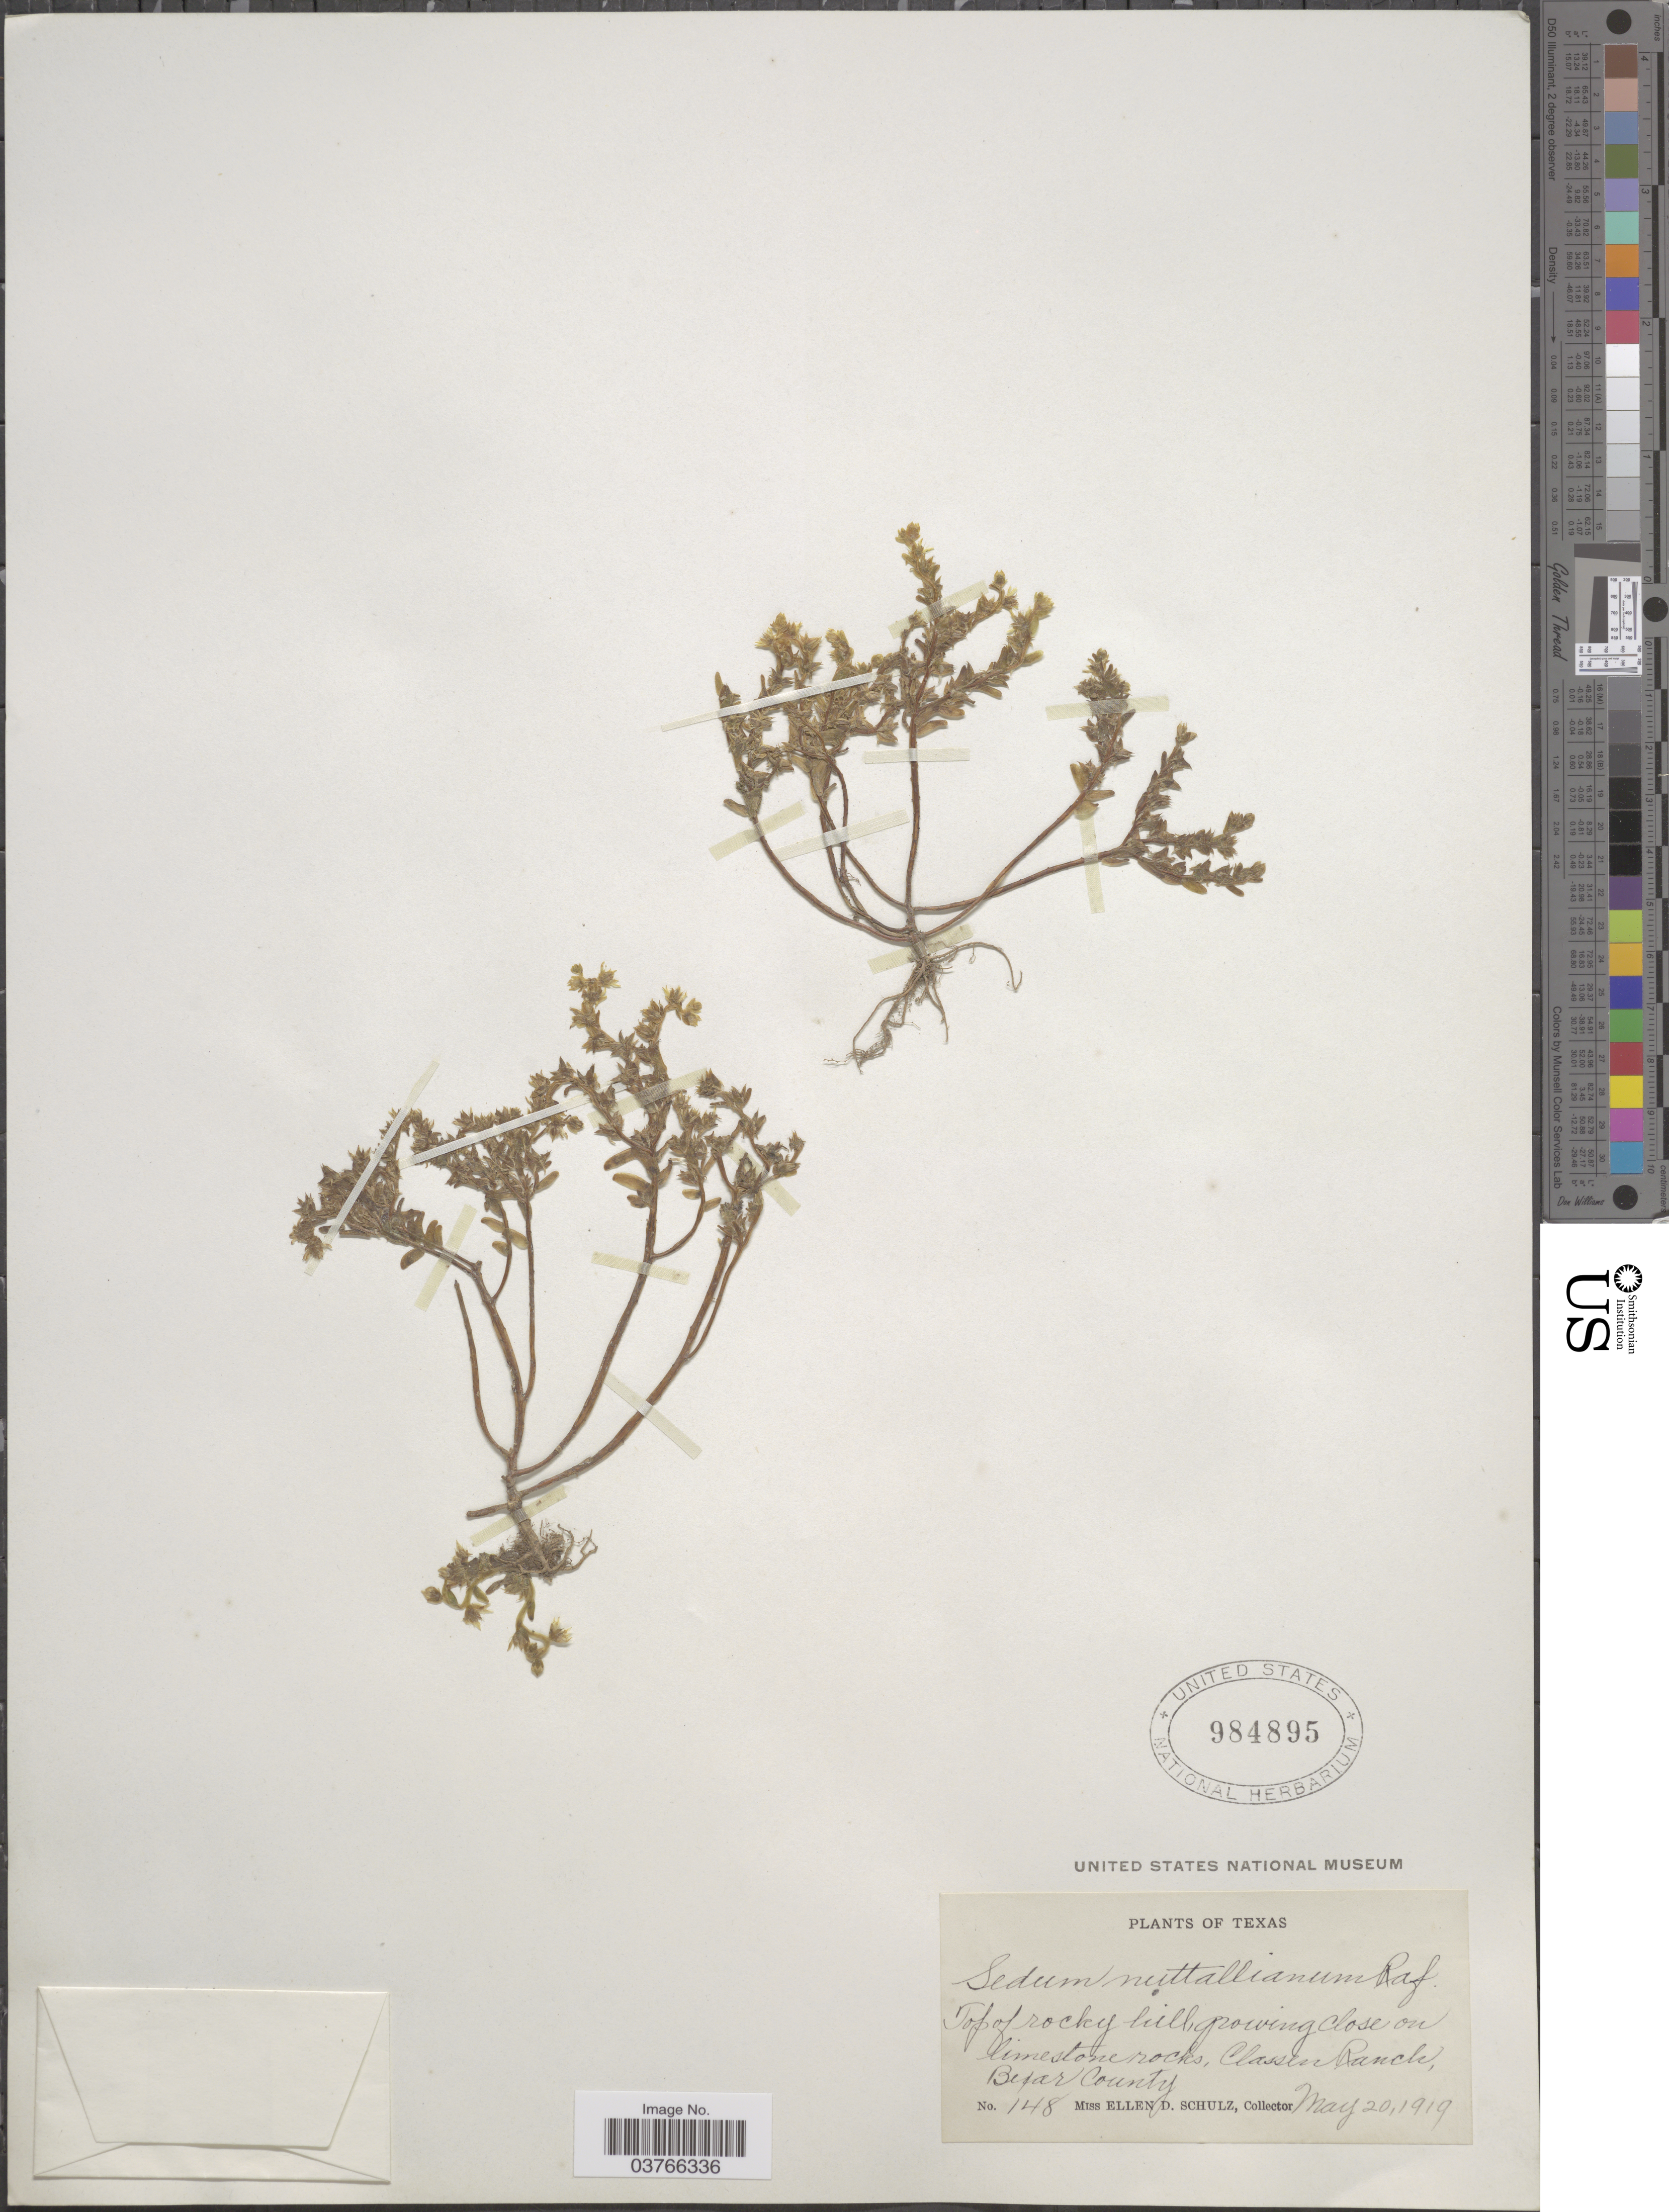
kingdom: Plantae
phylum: Tracheophyta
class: Magnoliopsida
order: Saxifragales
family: Crassulaceae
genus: Sedum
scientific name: Sedum nuttallianum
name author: Raf.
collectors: E. D. Schulz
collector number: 148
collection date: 1919-05-20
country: United States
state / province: Texas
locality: Top of rocky hill, growing close on limestone rocks, Classen Ranch, Bexar County.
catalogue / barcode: US 984895